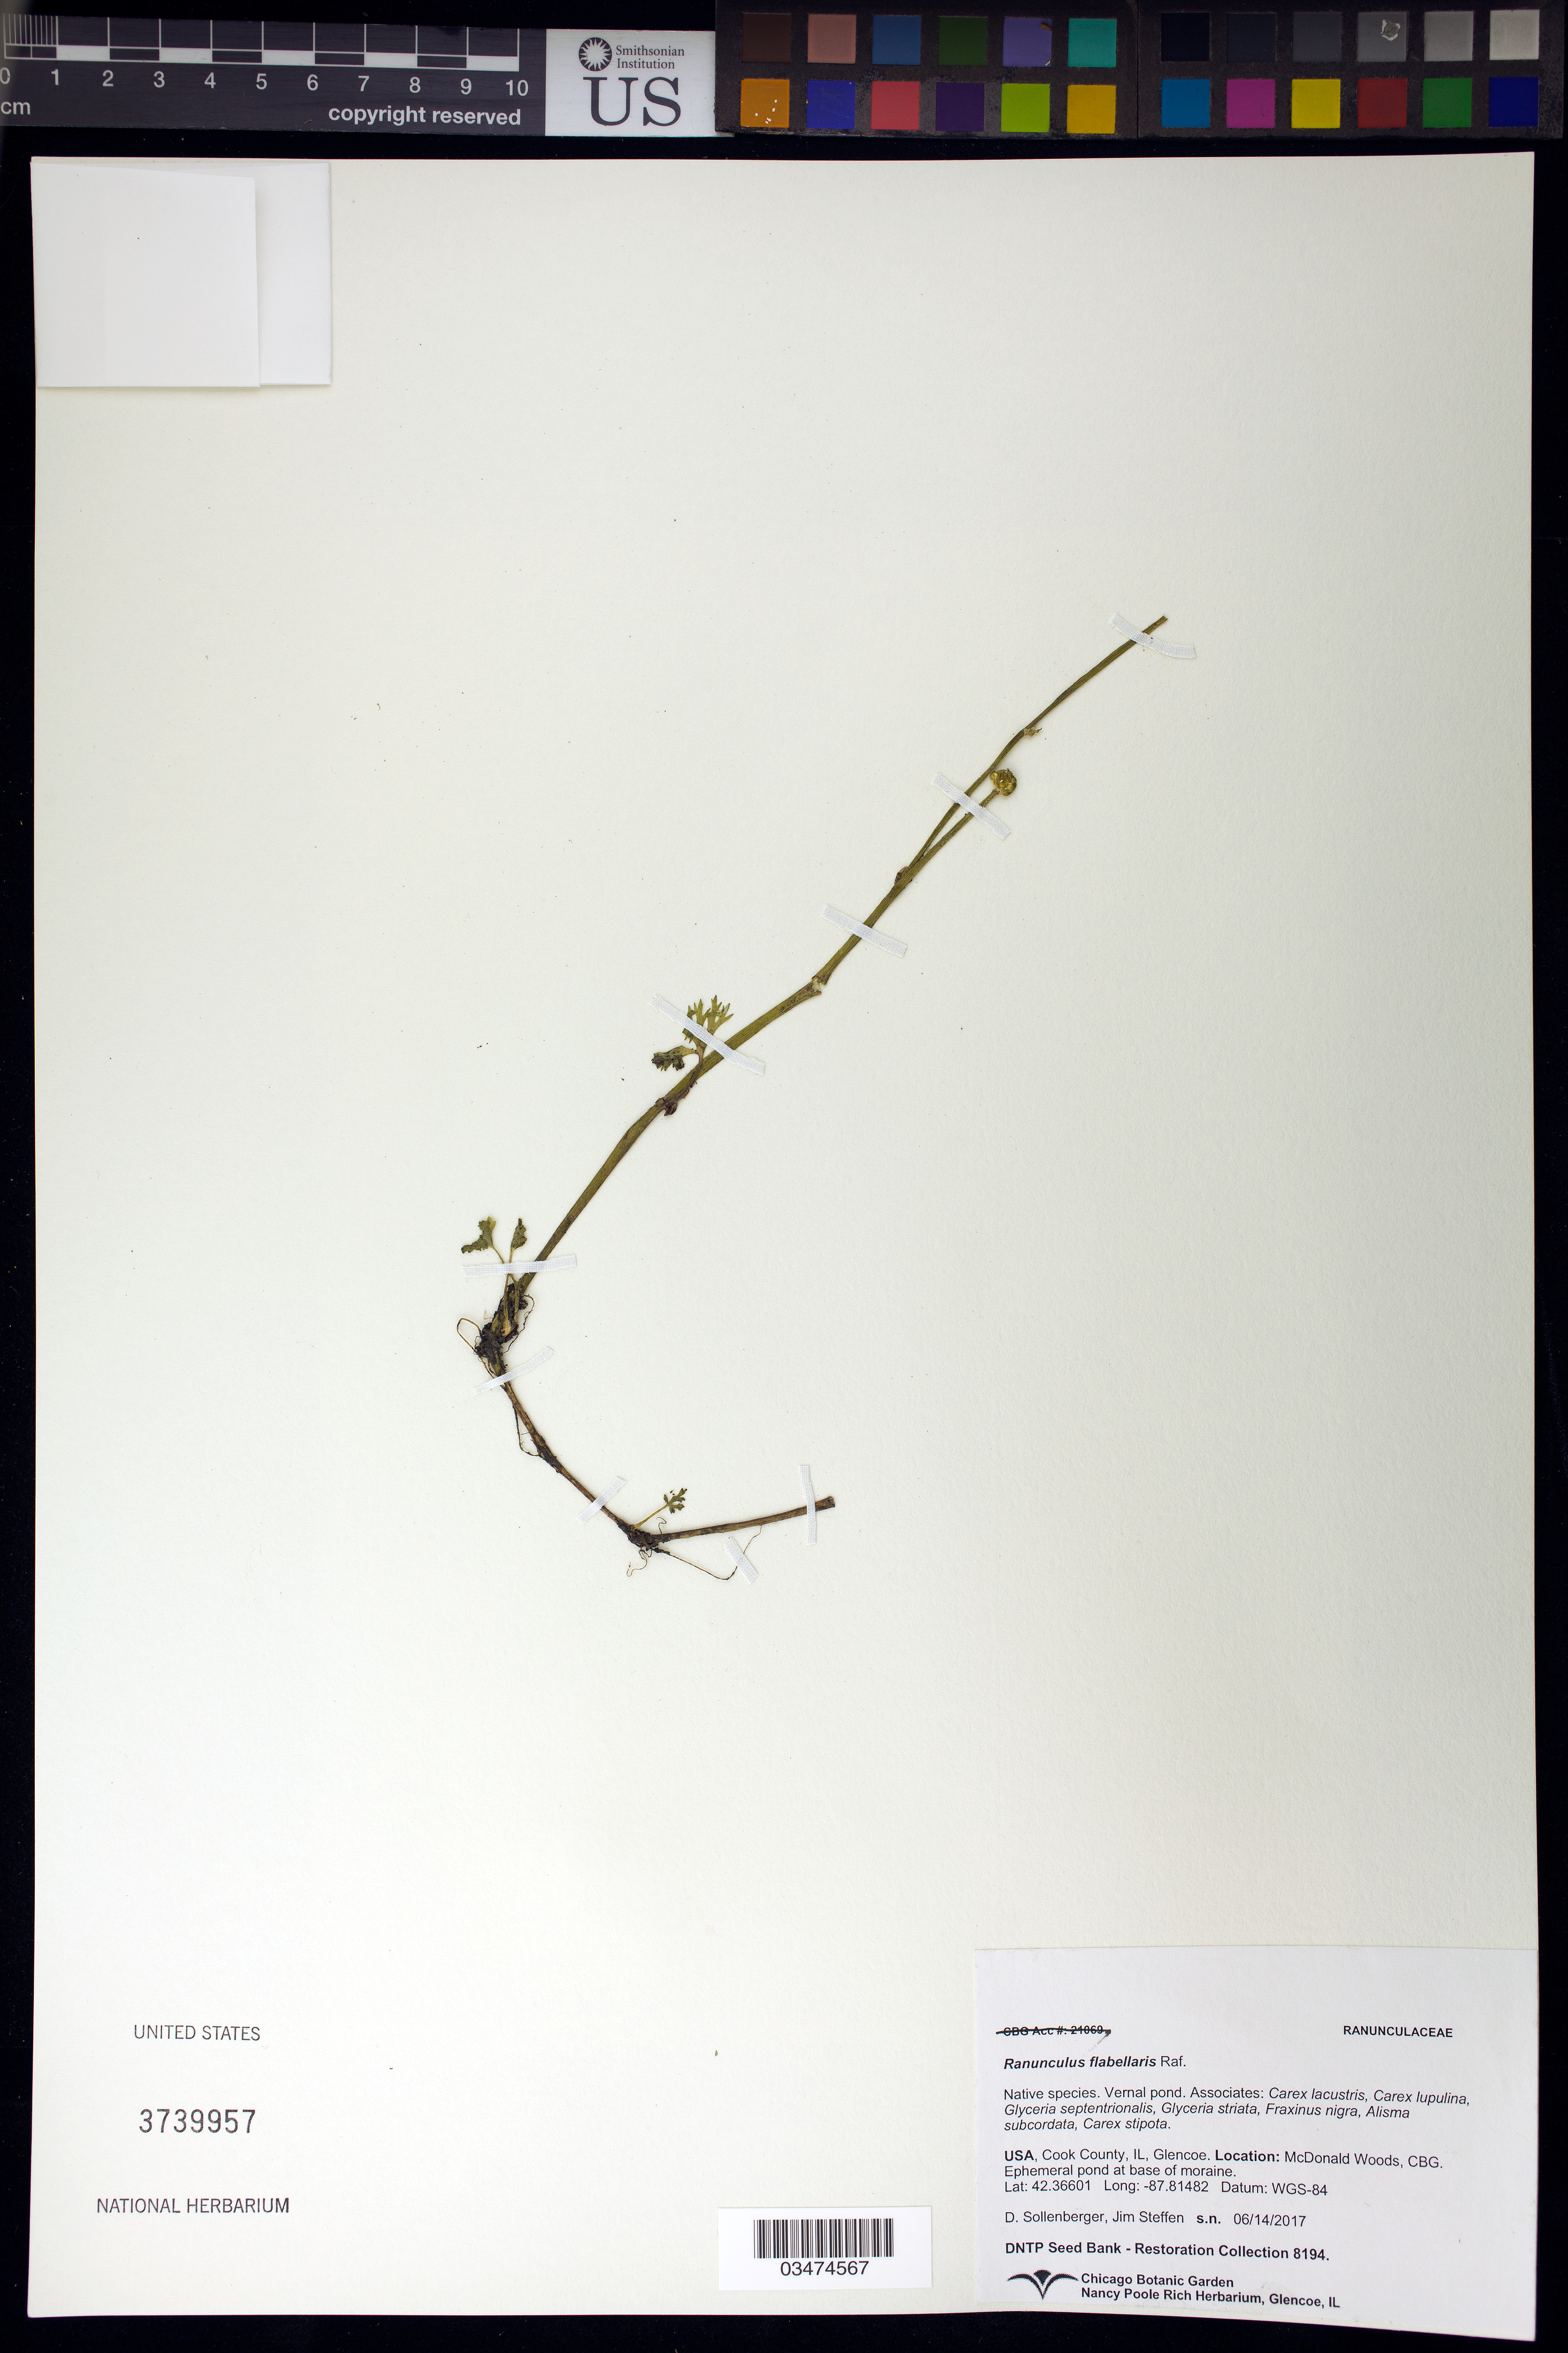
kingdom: Plantae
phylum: Tracheophyta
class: Magnoliopsida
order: Ranunculales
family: Ranunculaceae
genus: Ranunculus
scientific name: Ranunculus flabellaris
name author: Raf.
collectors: D. Sollenberger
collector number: CBG-8194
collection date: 2017-06-14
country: United States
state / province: Illinois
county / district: Cook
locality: McDonald Woods, CBG, ephemeral pond at base of moraine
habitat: Vernal pond.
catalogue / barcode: US 3739957